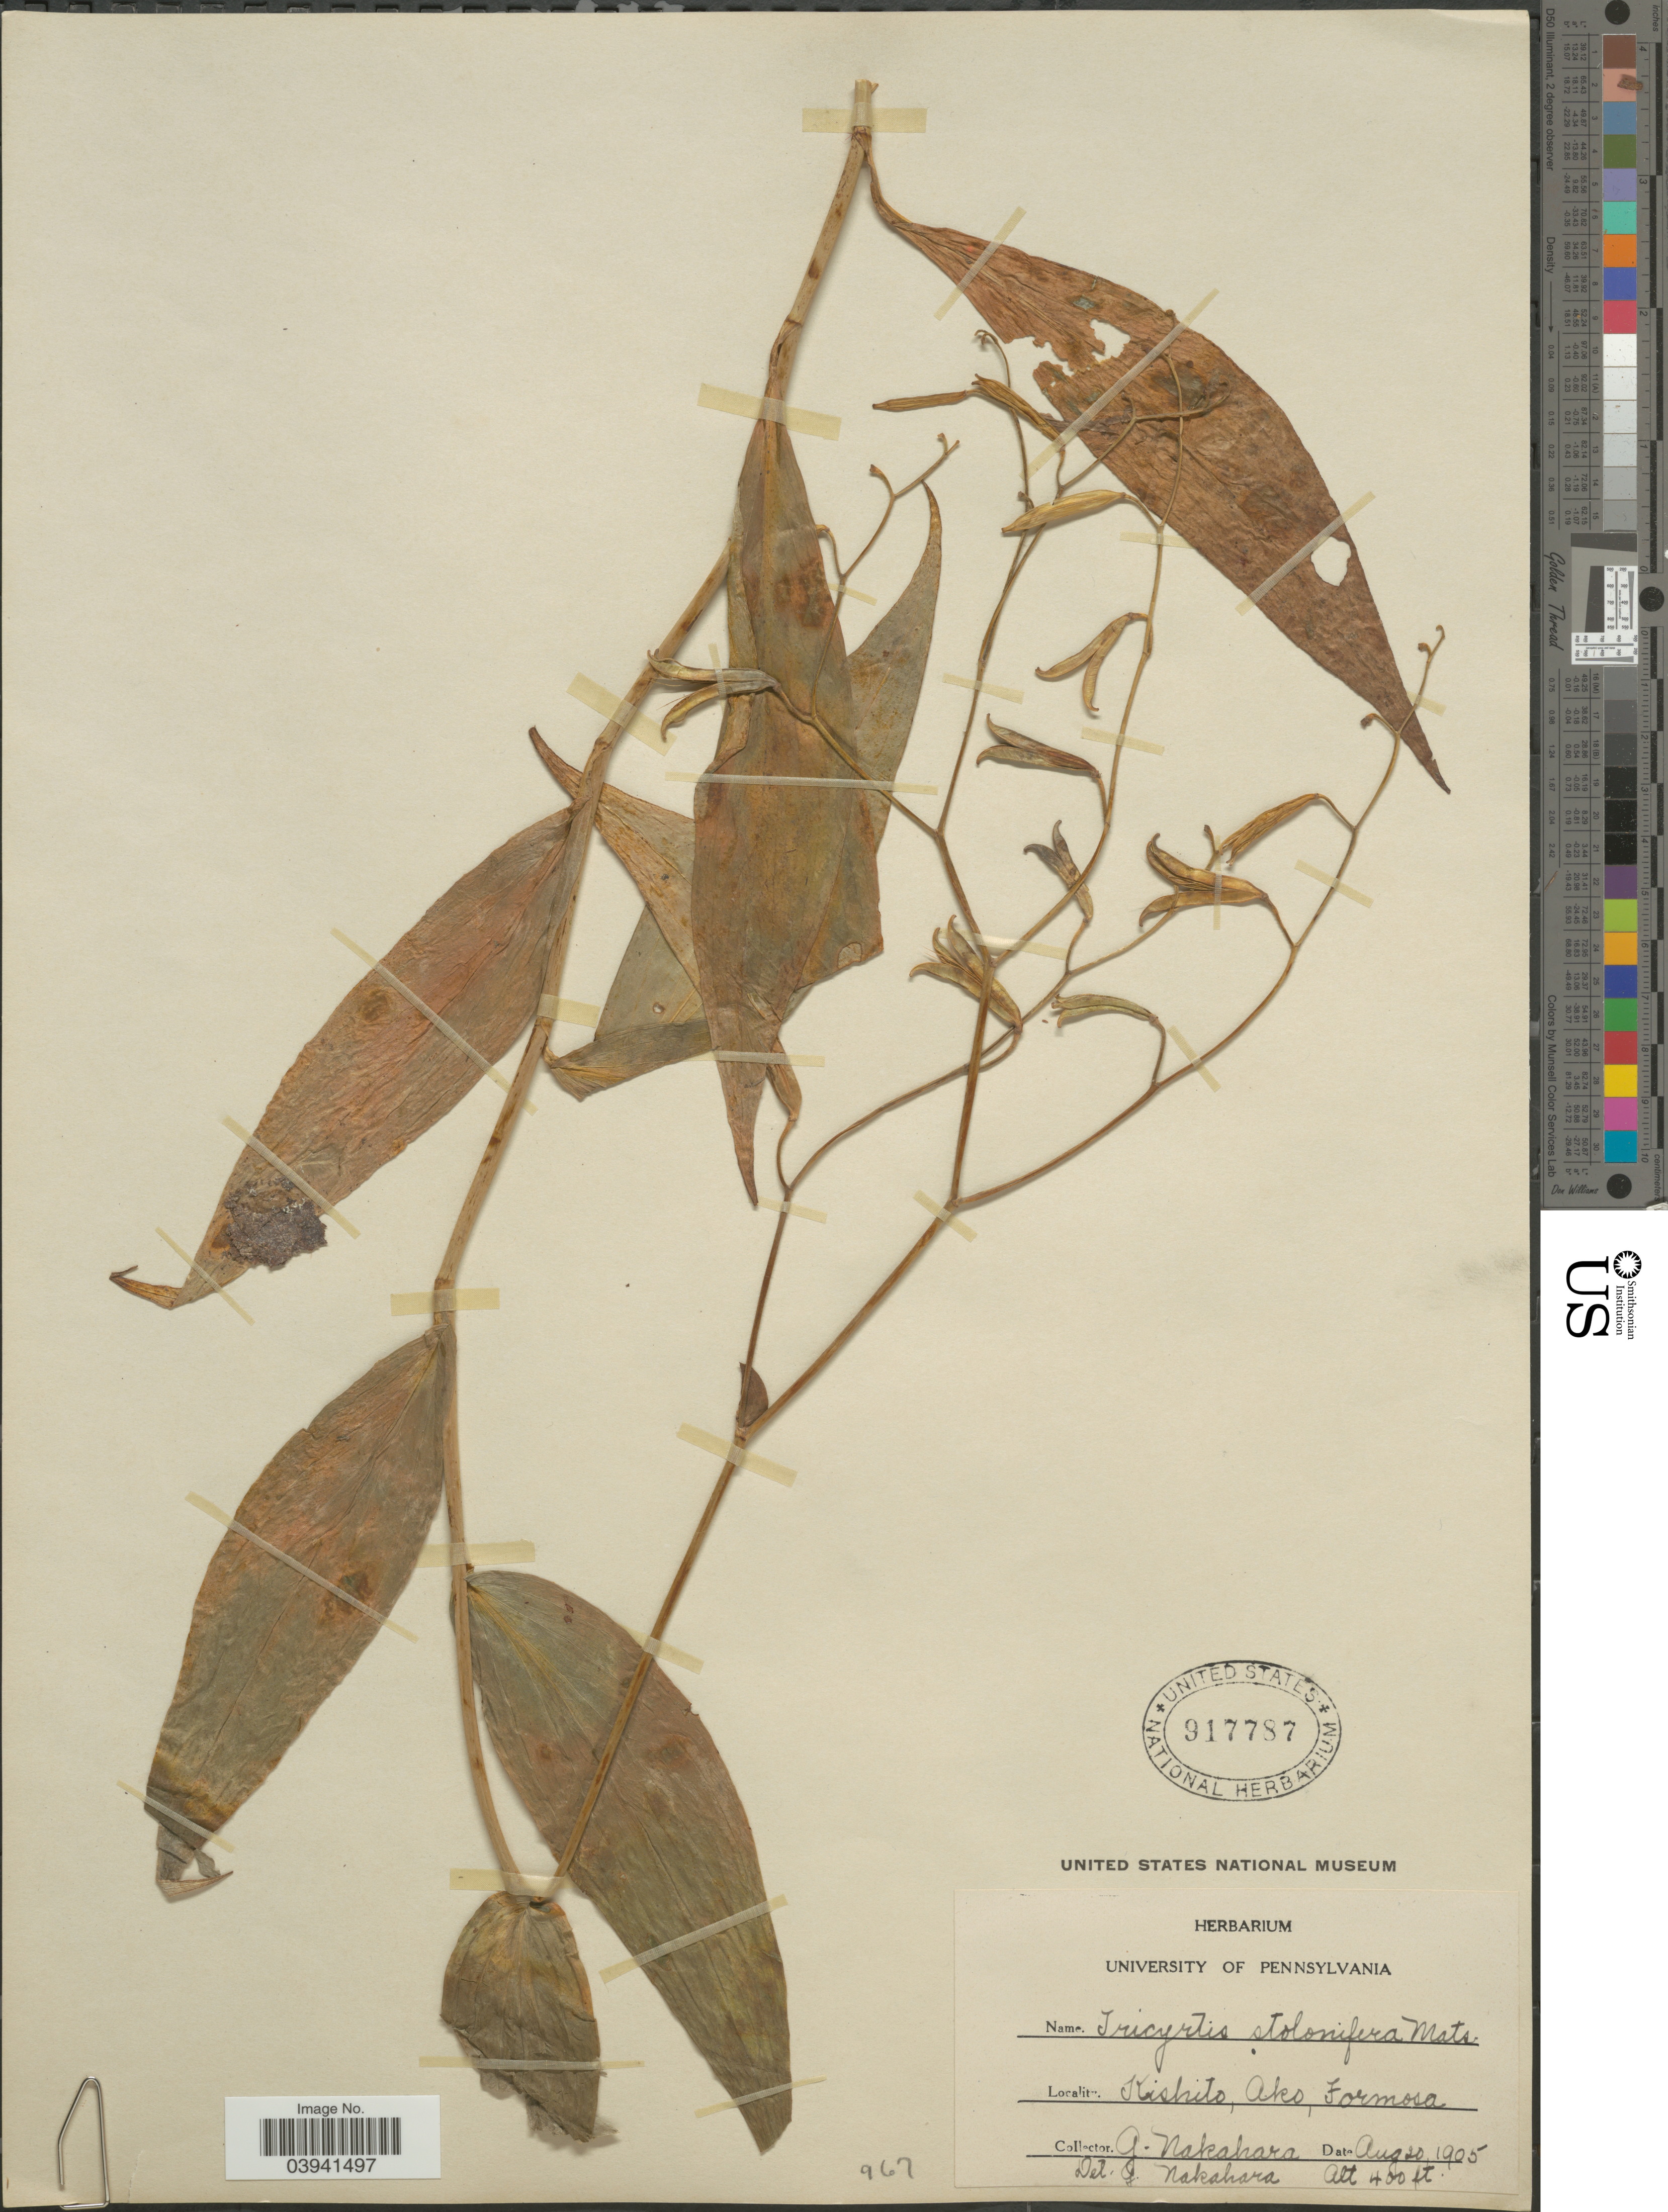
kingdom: Plantae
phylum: Tracheophyta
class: Liliopsida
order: Liliales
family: Liliaceae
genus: Tricyrtis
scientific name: Tricyrtis stolonifera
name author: Matsum.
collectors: G. Nakahara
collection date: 1905-08-20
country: Taiwan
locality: Kishito, Ako, Formosa.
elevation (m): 122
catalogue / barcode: US 917787